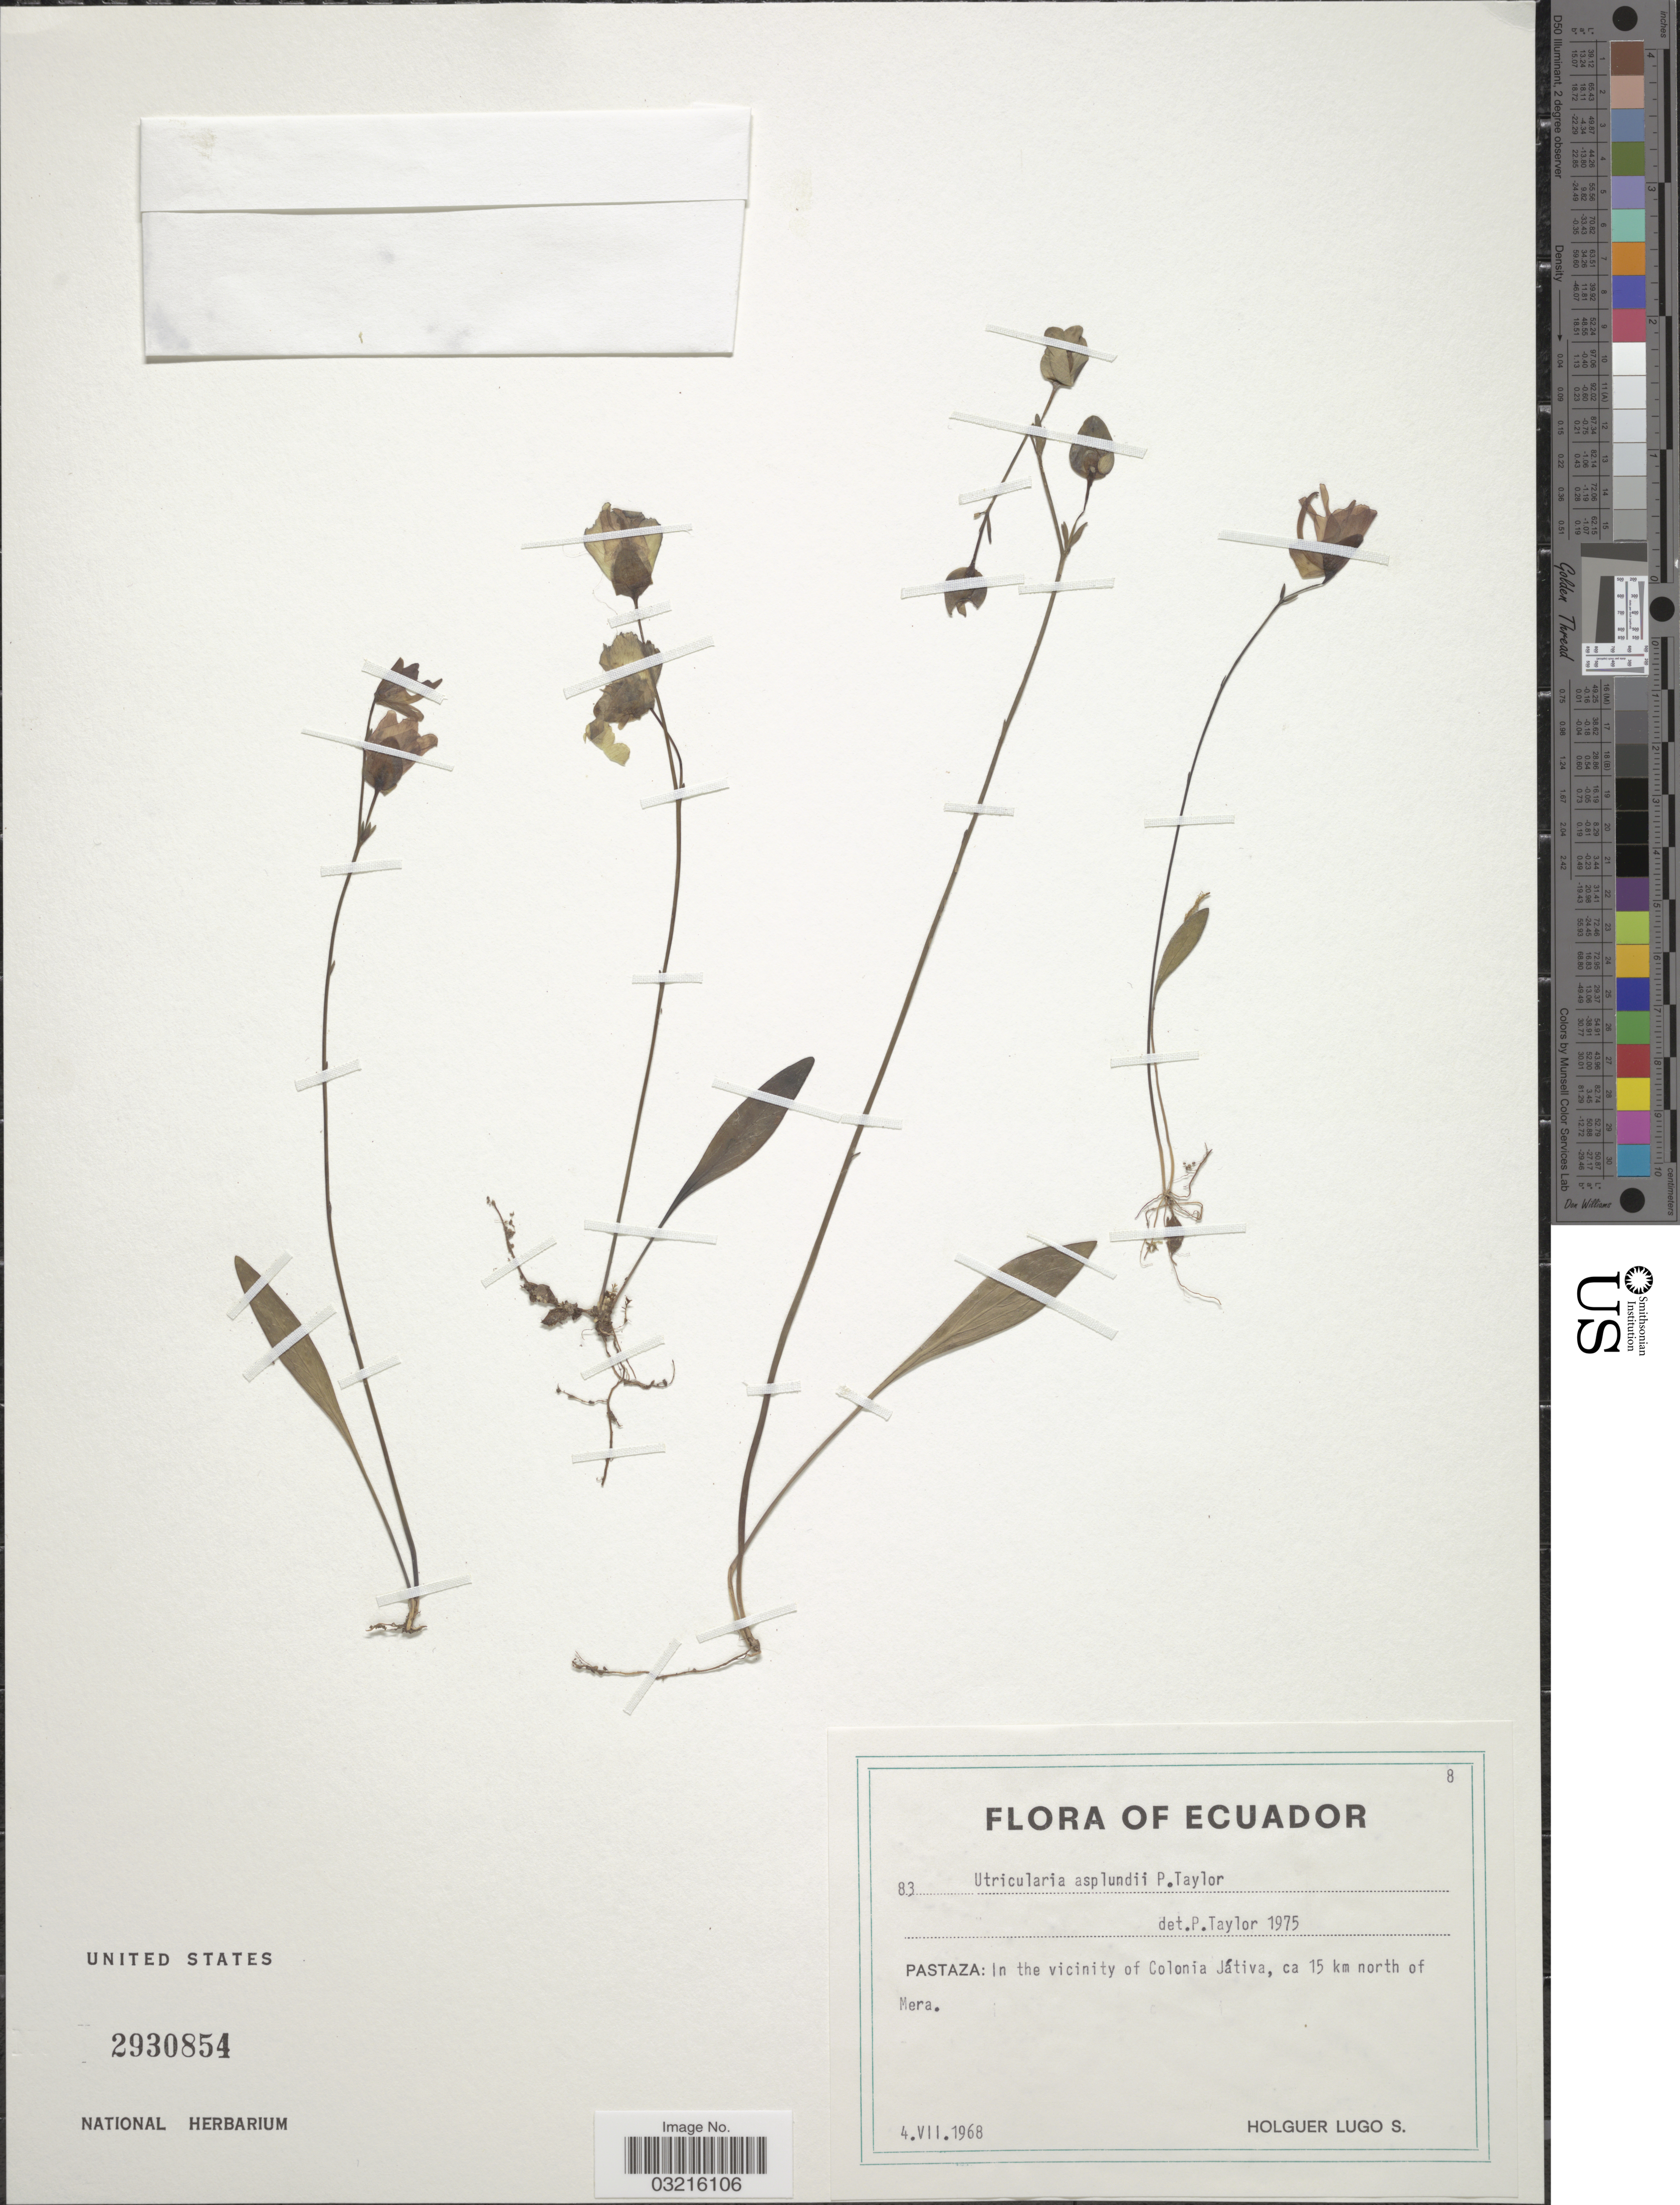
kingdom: Plantae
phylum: Tracheophyta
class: Magnoliopsida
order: Lamiales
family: Lentibulariaceae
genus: Utricularia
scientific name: Utricularia asplundii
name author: P. Taylor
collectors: H. Lugo S.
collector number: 83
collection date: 1968-07-04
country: Ecuador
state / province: Pastaza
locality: In the vicinity of Colonia Játiva, ca 15 km north of Mera.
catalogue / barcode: US 2930854